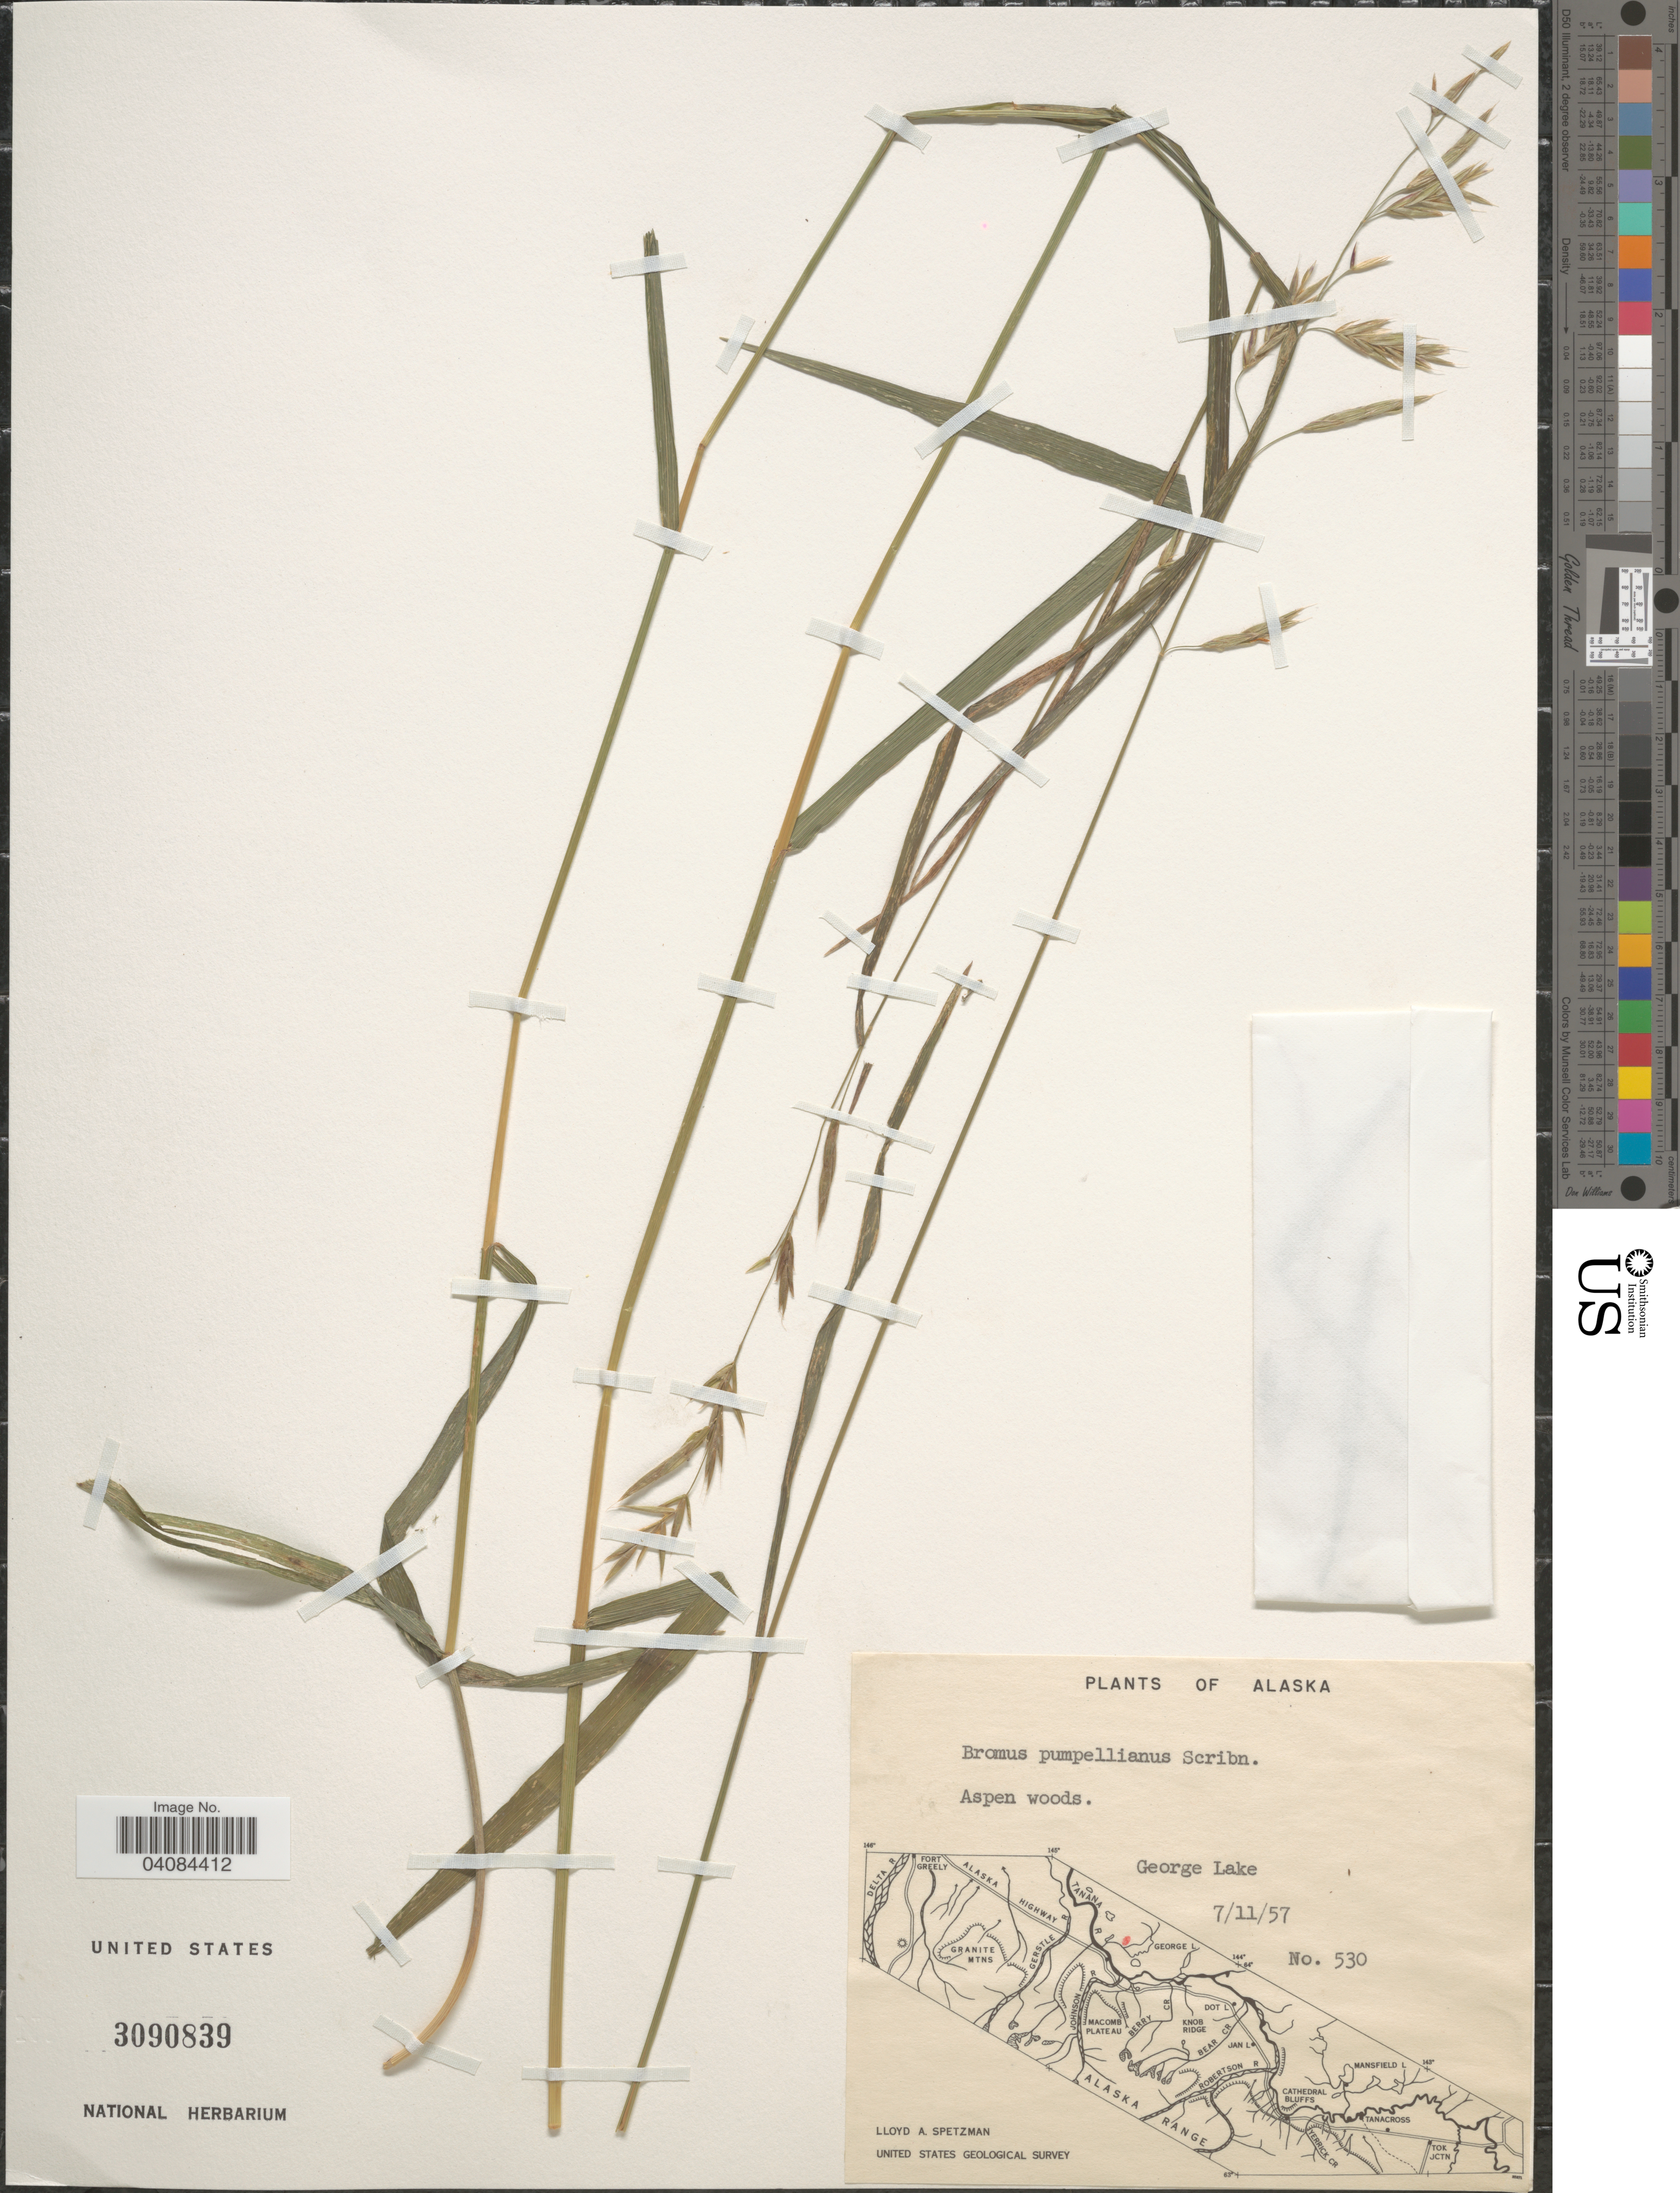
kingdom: Plantae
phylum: Tracheophyta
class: Liliopsida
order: Poales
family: Poaceae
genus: Bromus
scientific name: Bromus pumpellianus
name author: Scribn.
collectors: L. Spetzman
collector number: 530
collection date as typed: Transcribed d/m/y: 11/7/57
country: United States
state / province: Alaska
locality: George Lake. United States Geological Survey.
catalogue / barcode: US 3090839